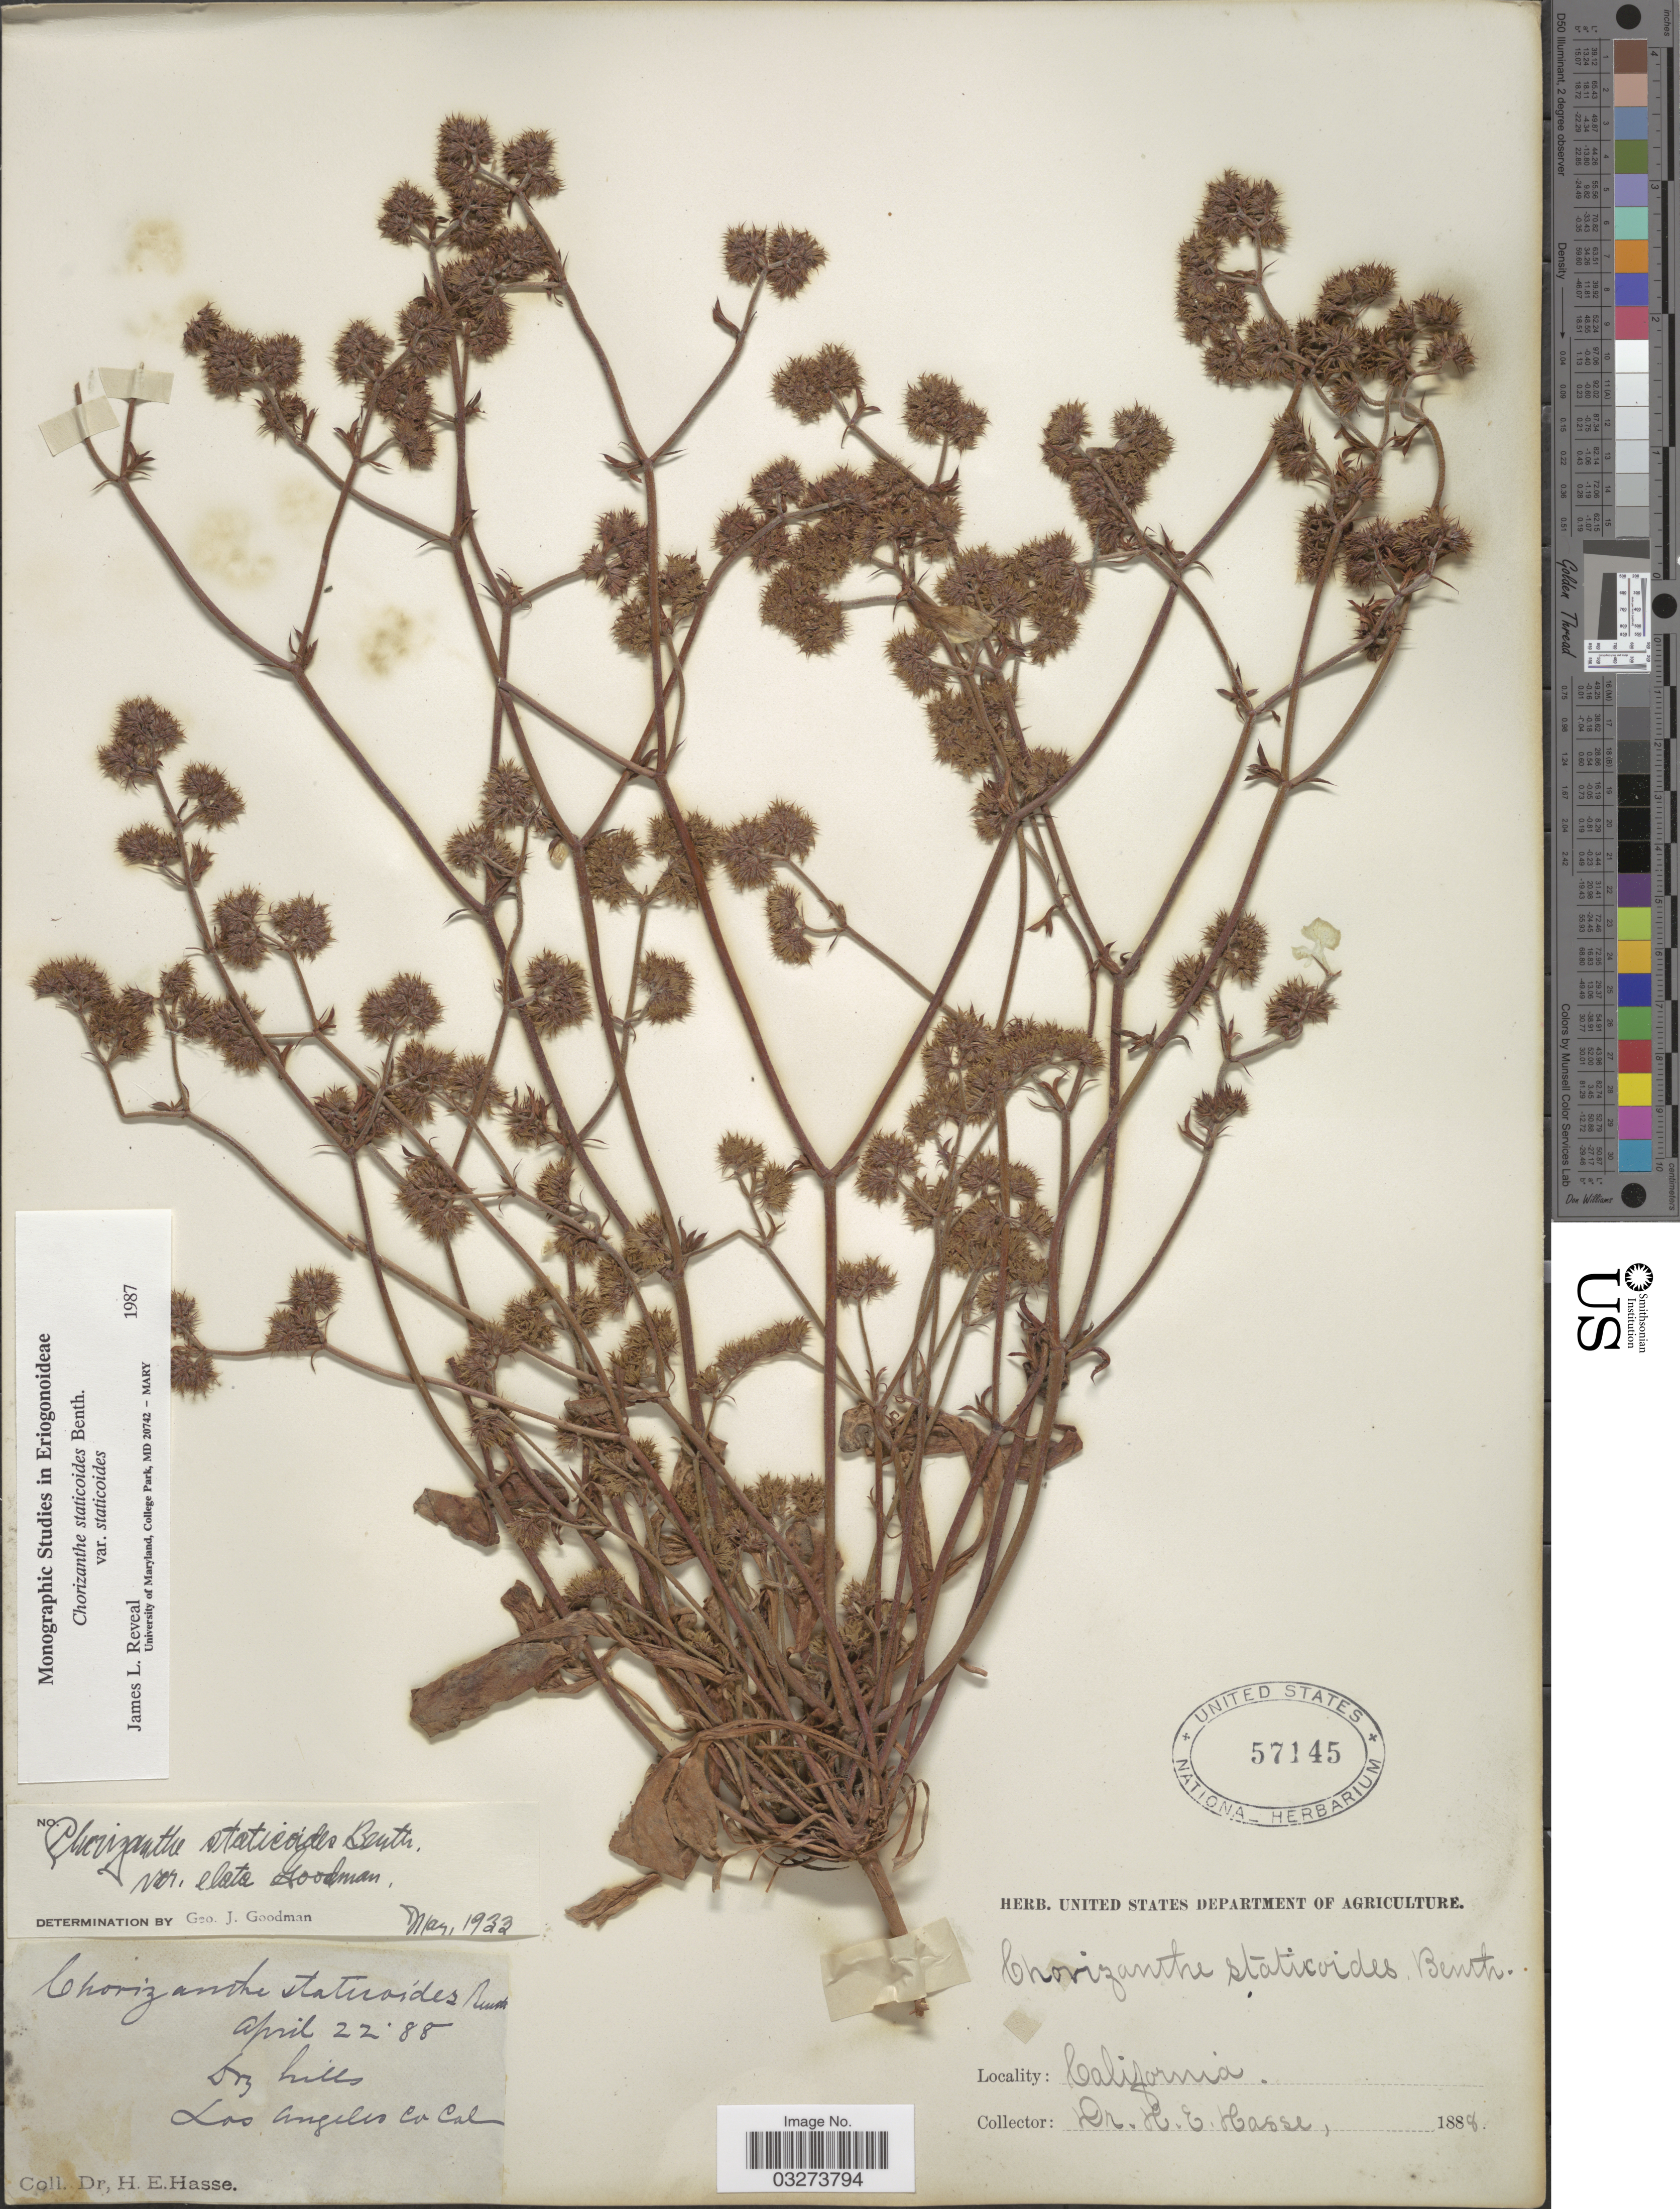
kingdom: Plantae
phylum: Tracheophyta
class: Magnoliopsida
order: Caryophyllales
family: Polygonaceae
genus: Chorizanthe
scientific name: Chorizanthe staticoides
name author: Benth.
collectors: H. E. Hasse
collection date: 1888-04-22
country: United States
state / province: California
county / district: Los Angeles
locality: Dry hills, Los Angeles Co.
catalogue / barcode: US 57145